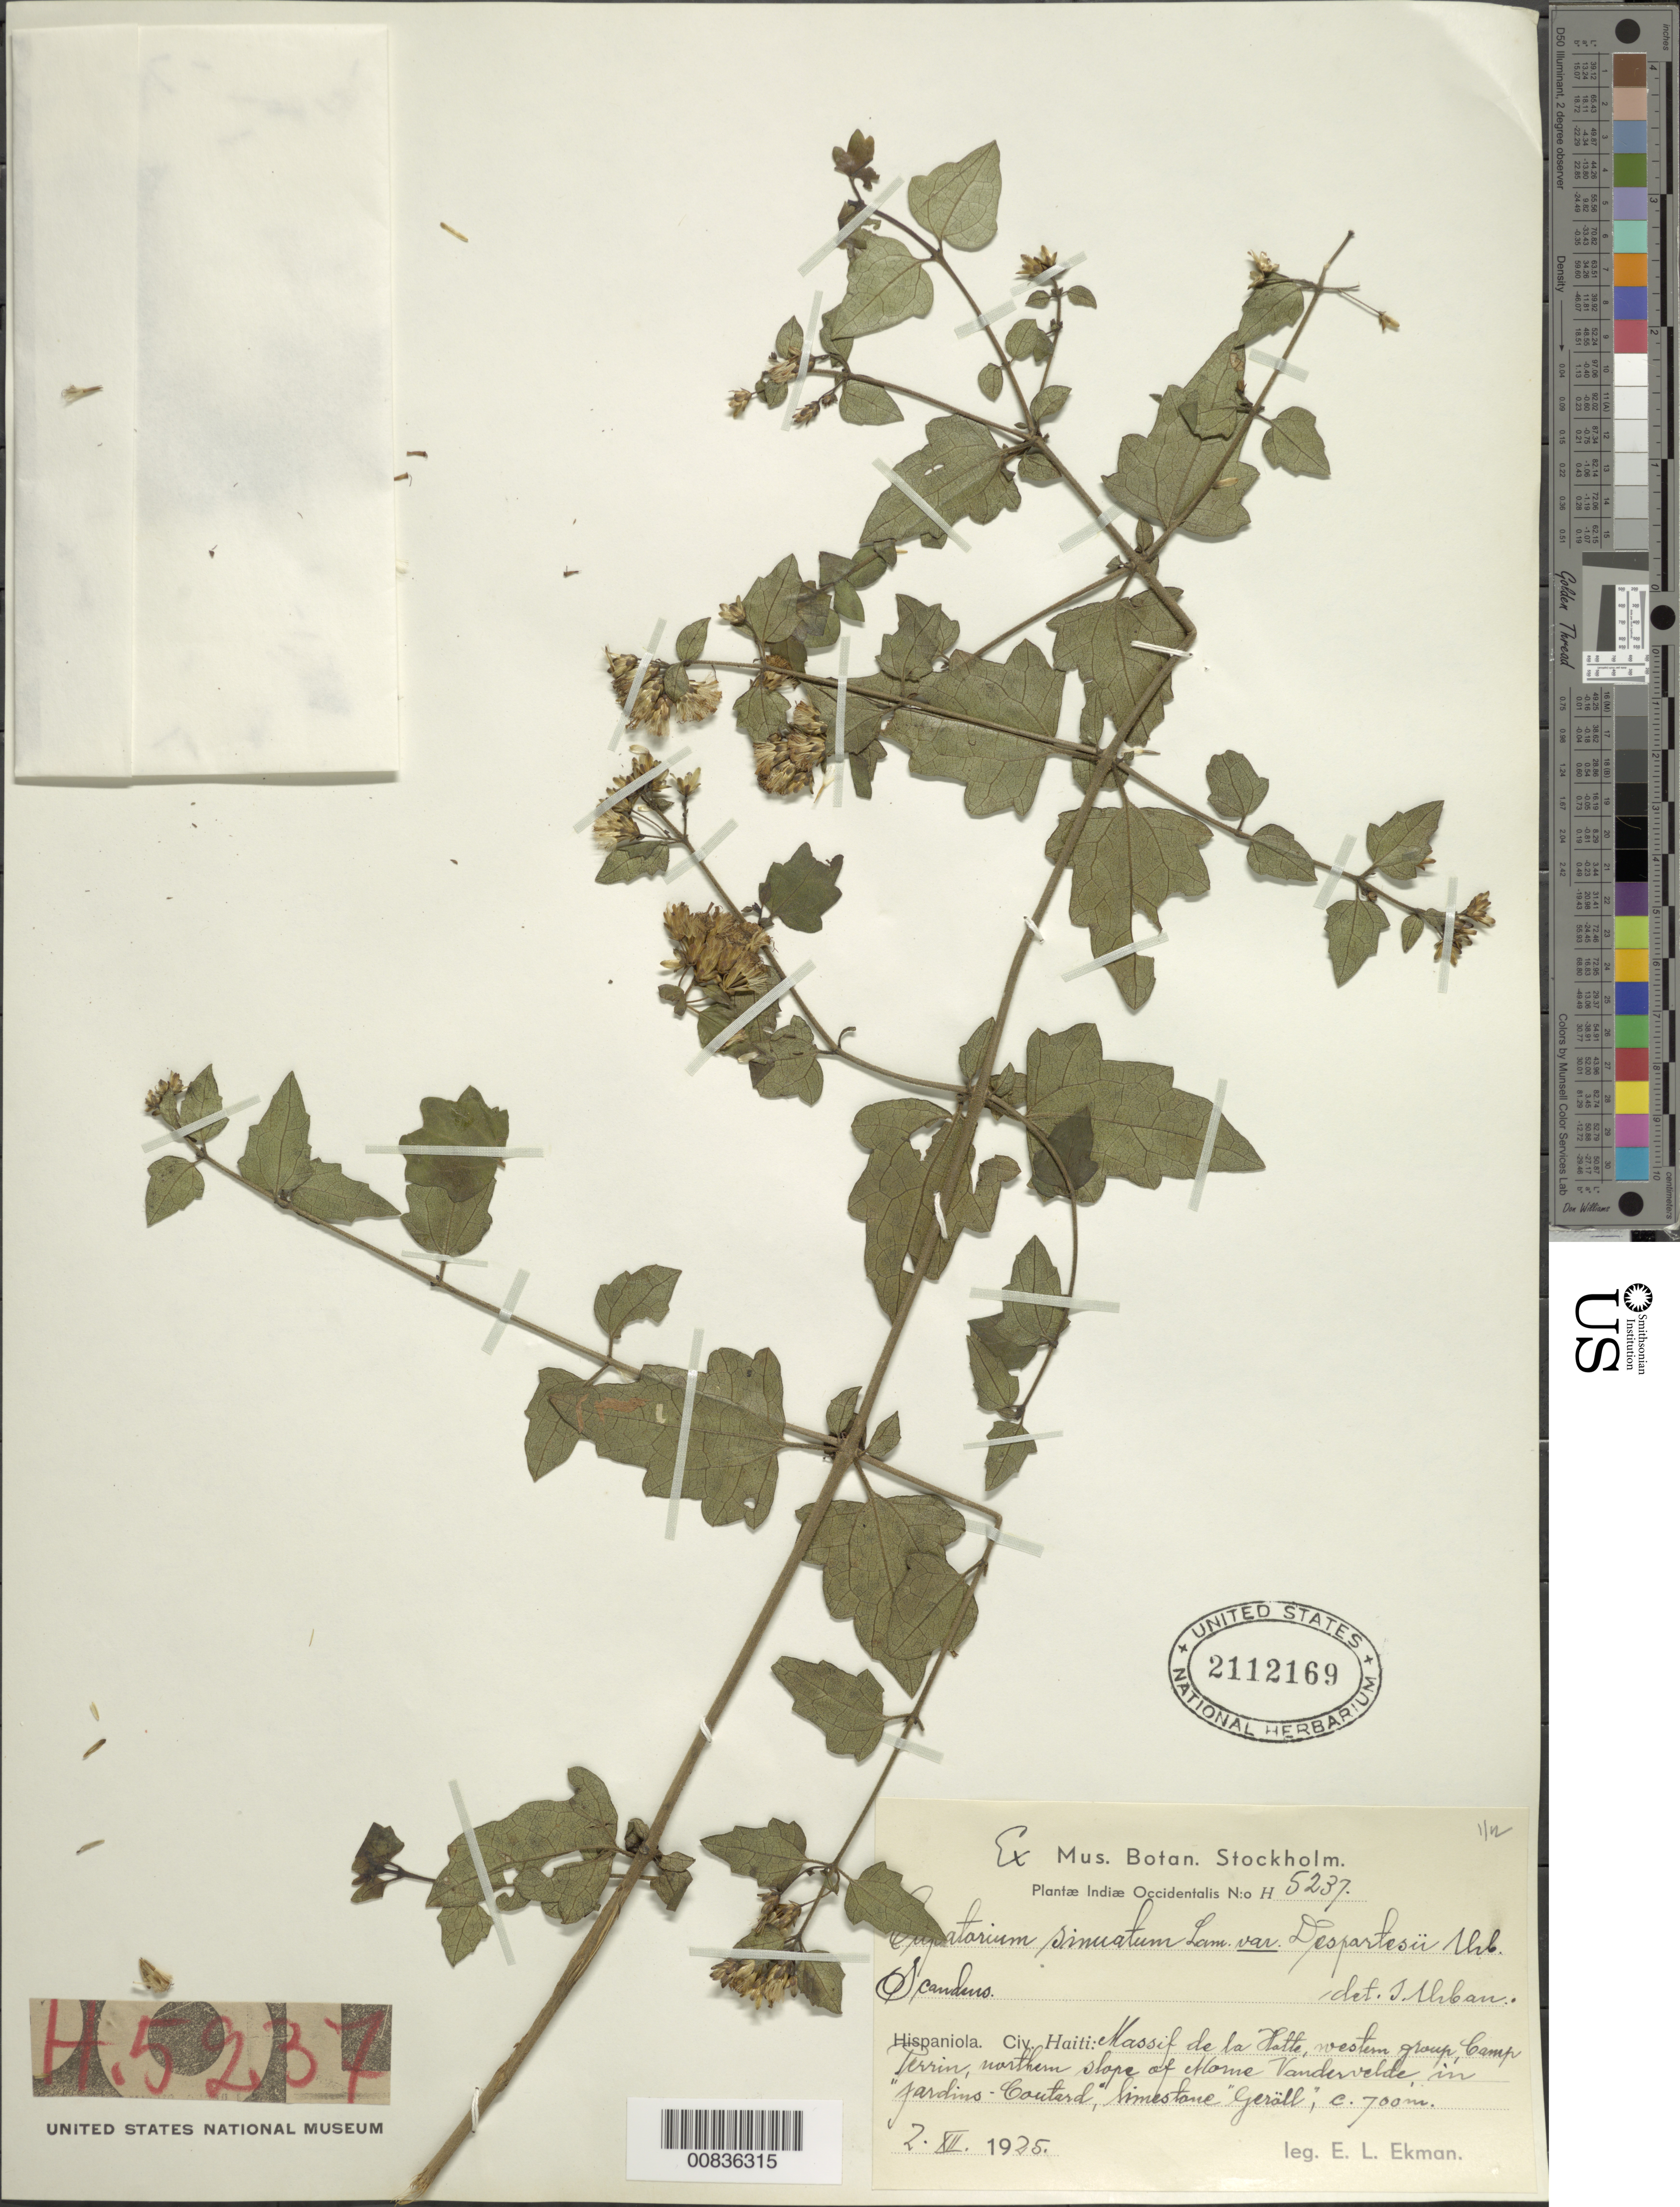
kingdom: Plantae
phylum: Tracheophyta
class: Magnoliopsida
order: Asterales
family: Asteraceae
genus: Chromolaena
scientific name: Chromolaena sinuata var. desportesii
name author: Urb.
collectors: E. L. Ekman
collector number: H 5237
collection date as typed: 02 Dec 1925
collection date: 1925-12-02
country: Haiti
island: Hispaniola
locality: Massif de la Hotte, Western Group, Camp Perrin, northern slope of Morne Vandervelde, Jardins- Coutard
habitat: On limestone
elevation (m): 700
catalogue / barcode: US 2112169